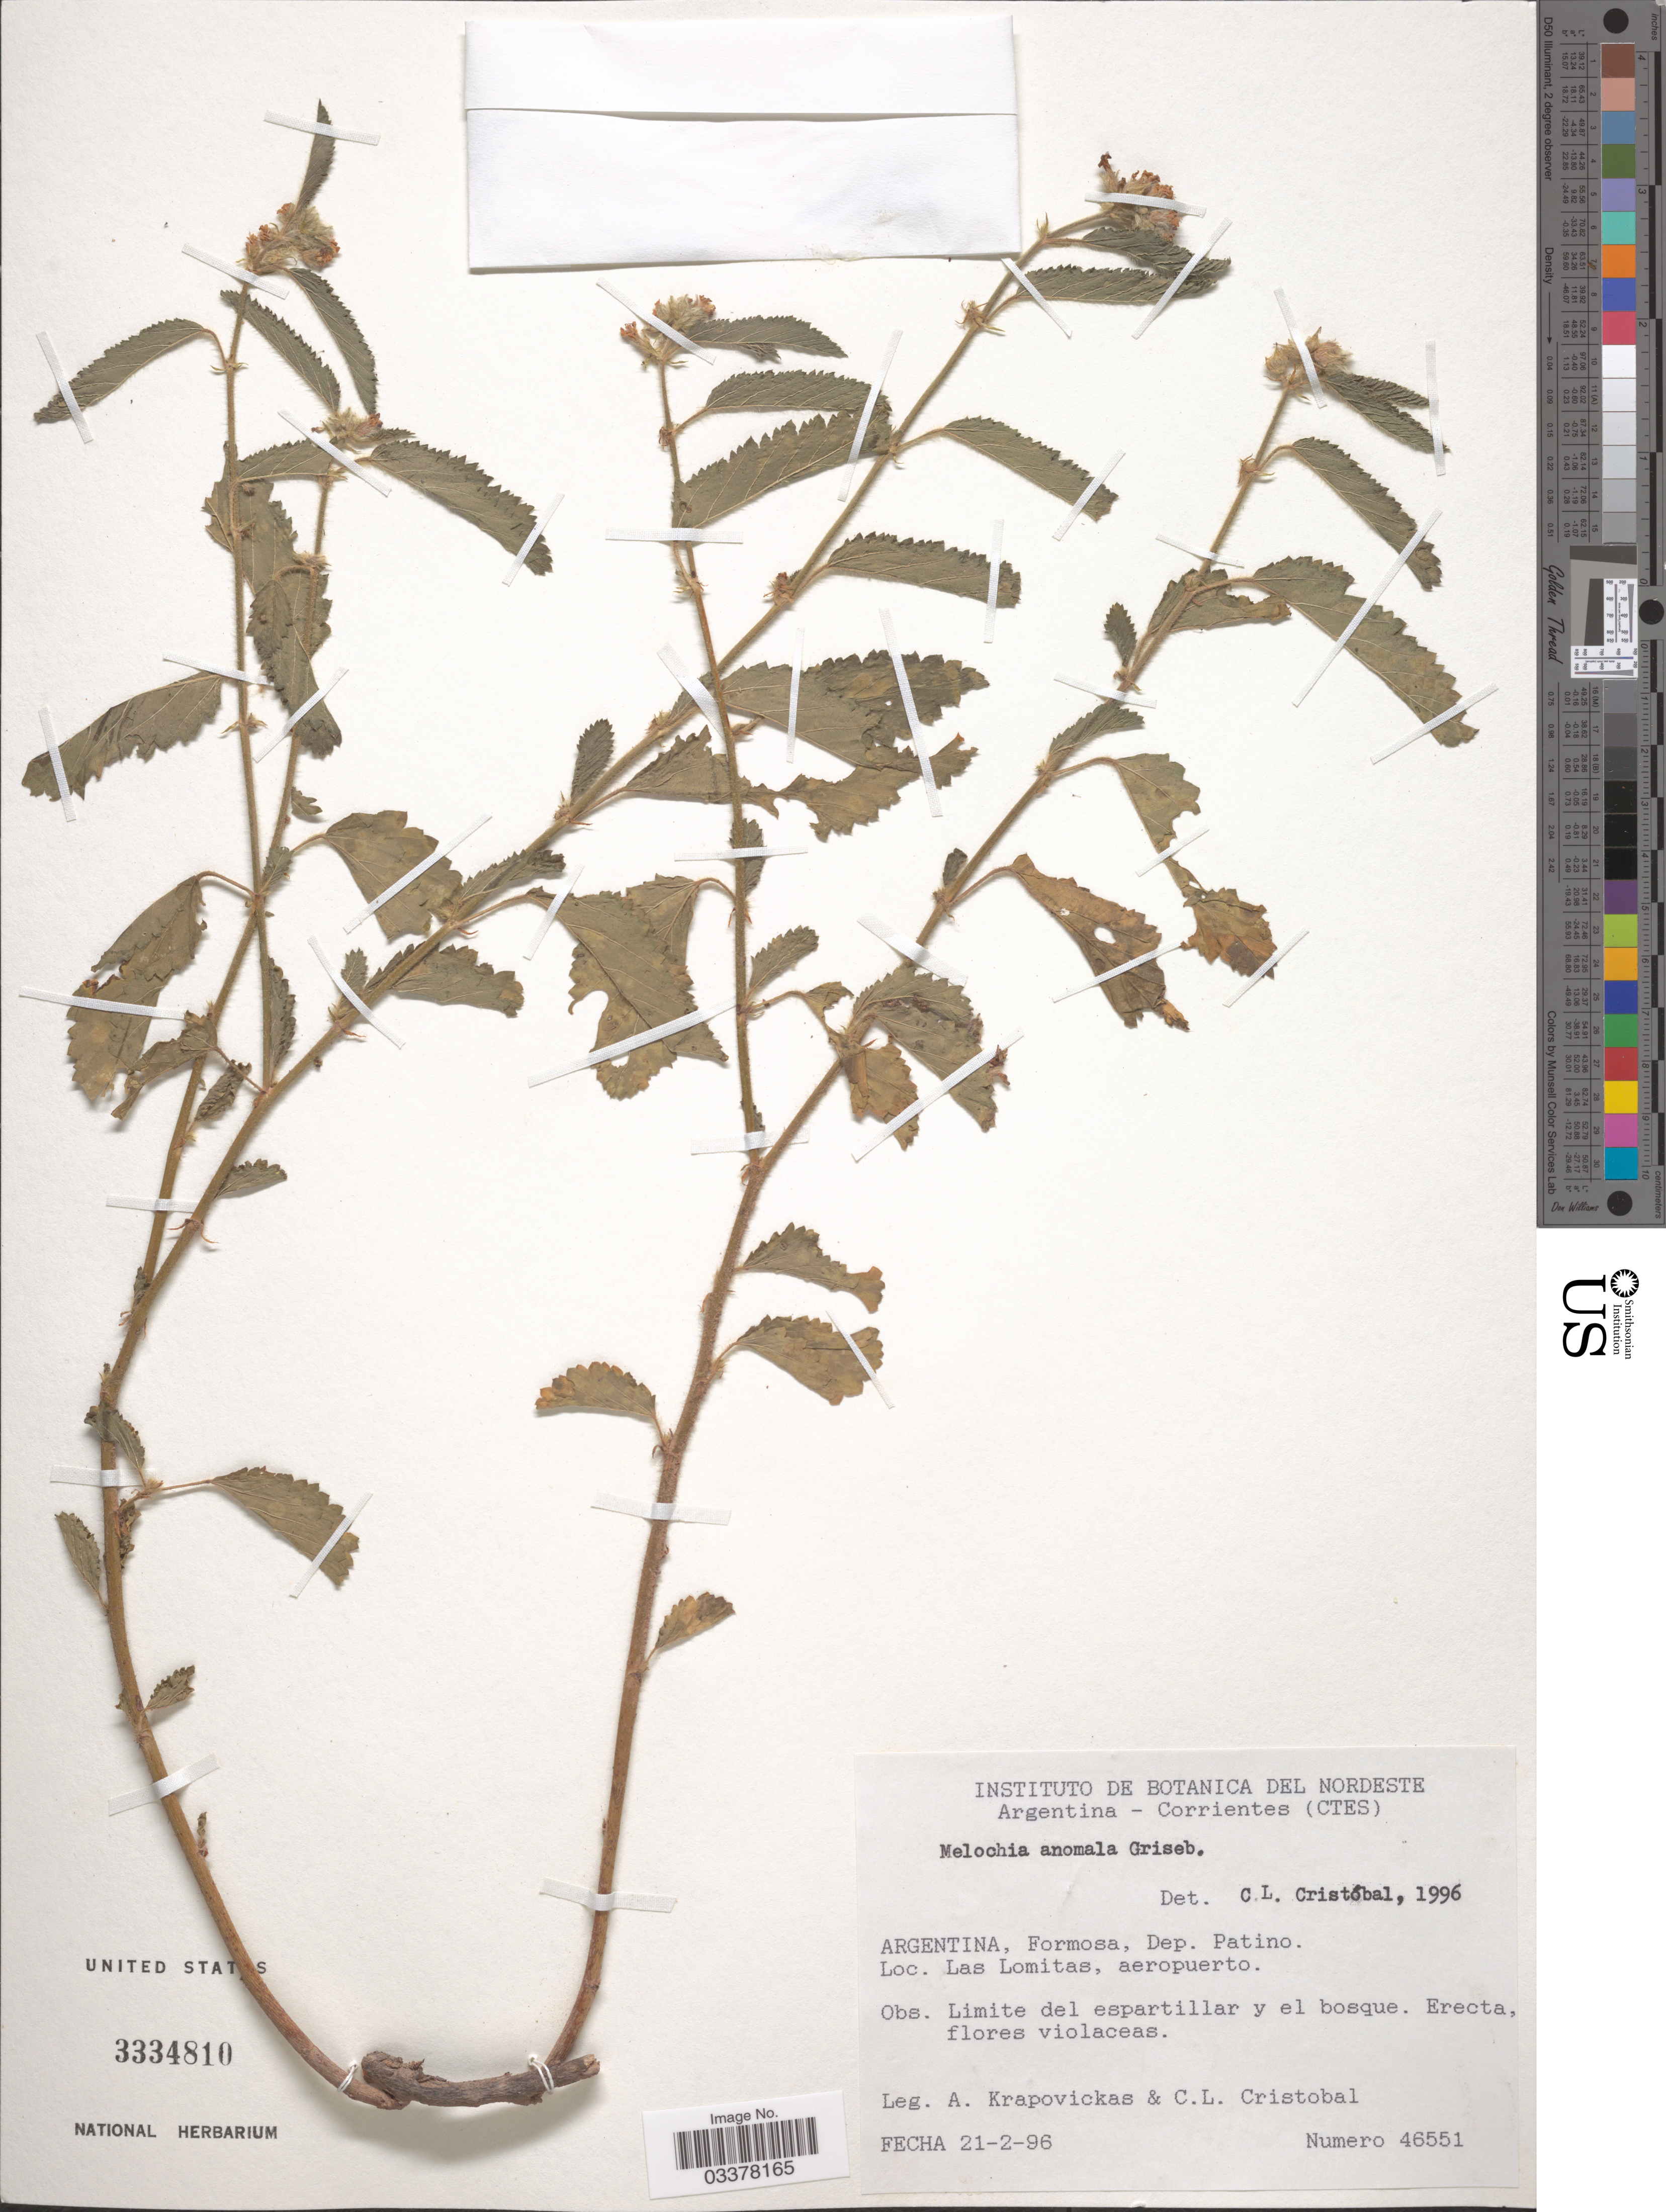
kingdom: Plantae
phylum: Tracheophyta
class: Magnoliopsida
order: Malvales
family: Malvaceae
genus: Melochia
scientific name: Melochia anomala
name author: Griseb.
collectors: A. Krapovickas & C. Cristobal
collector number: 46551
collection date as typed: Transcribed d/m/y: 21/2/96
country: Argentina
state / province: Formosa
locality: Dep. Patino. Las Lomitas, aeropuerto.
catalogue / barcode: US 3334810